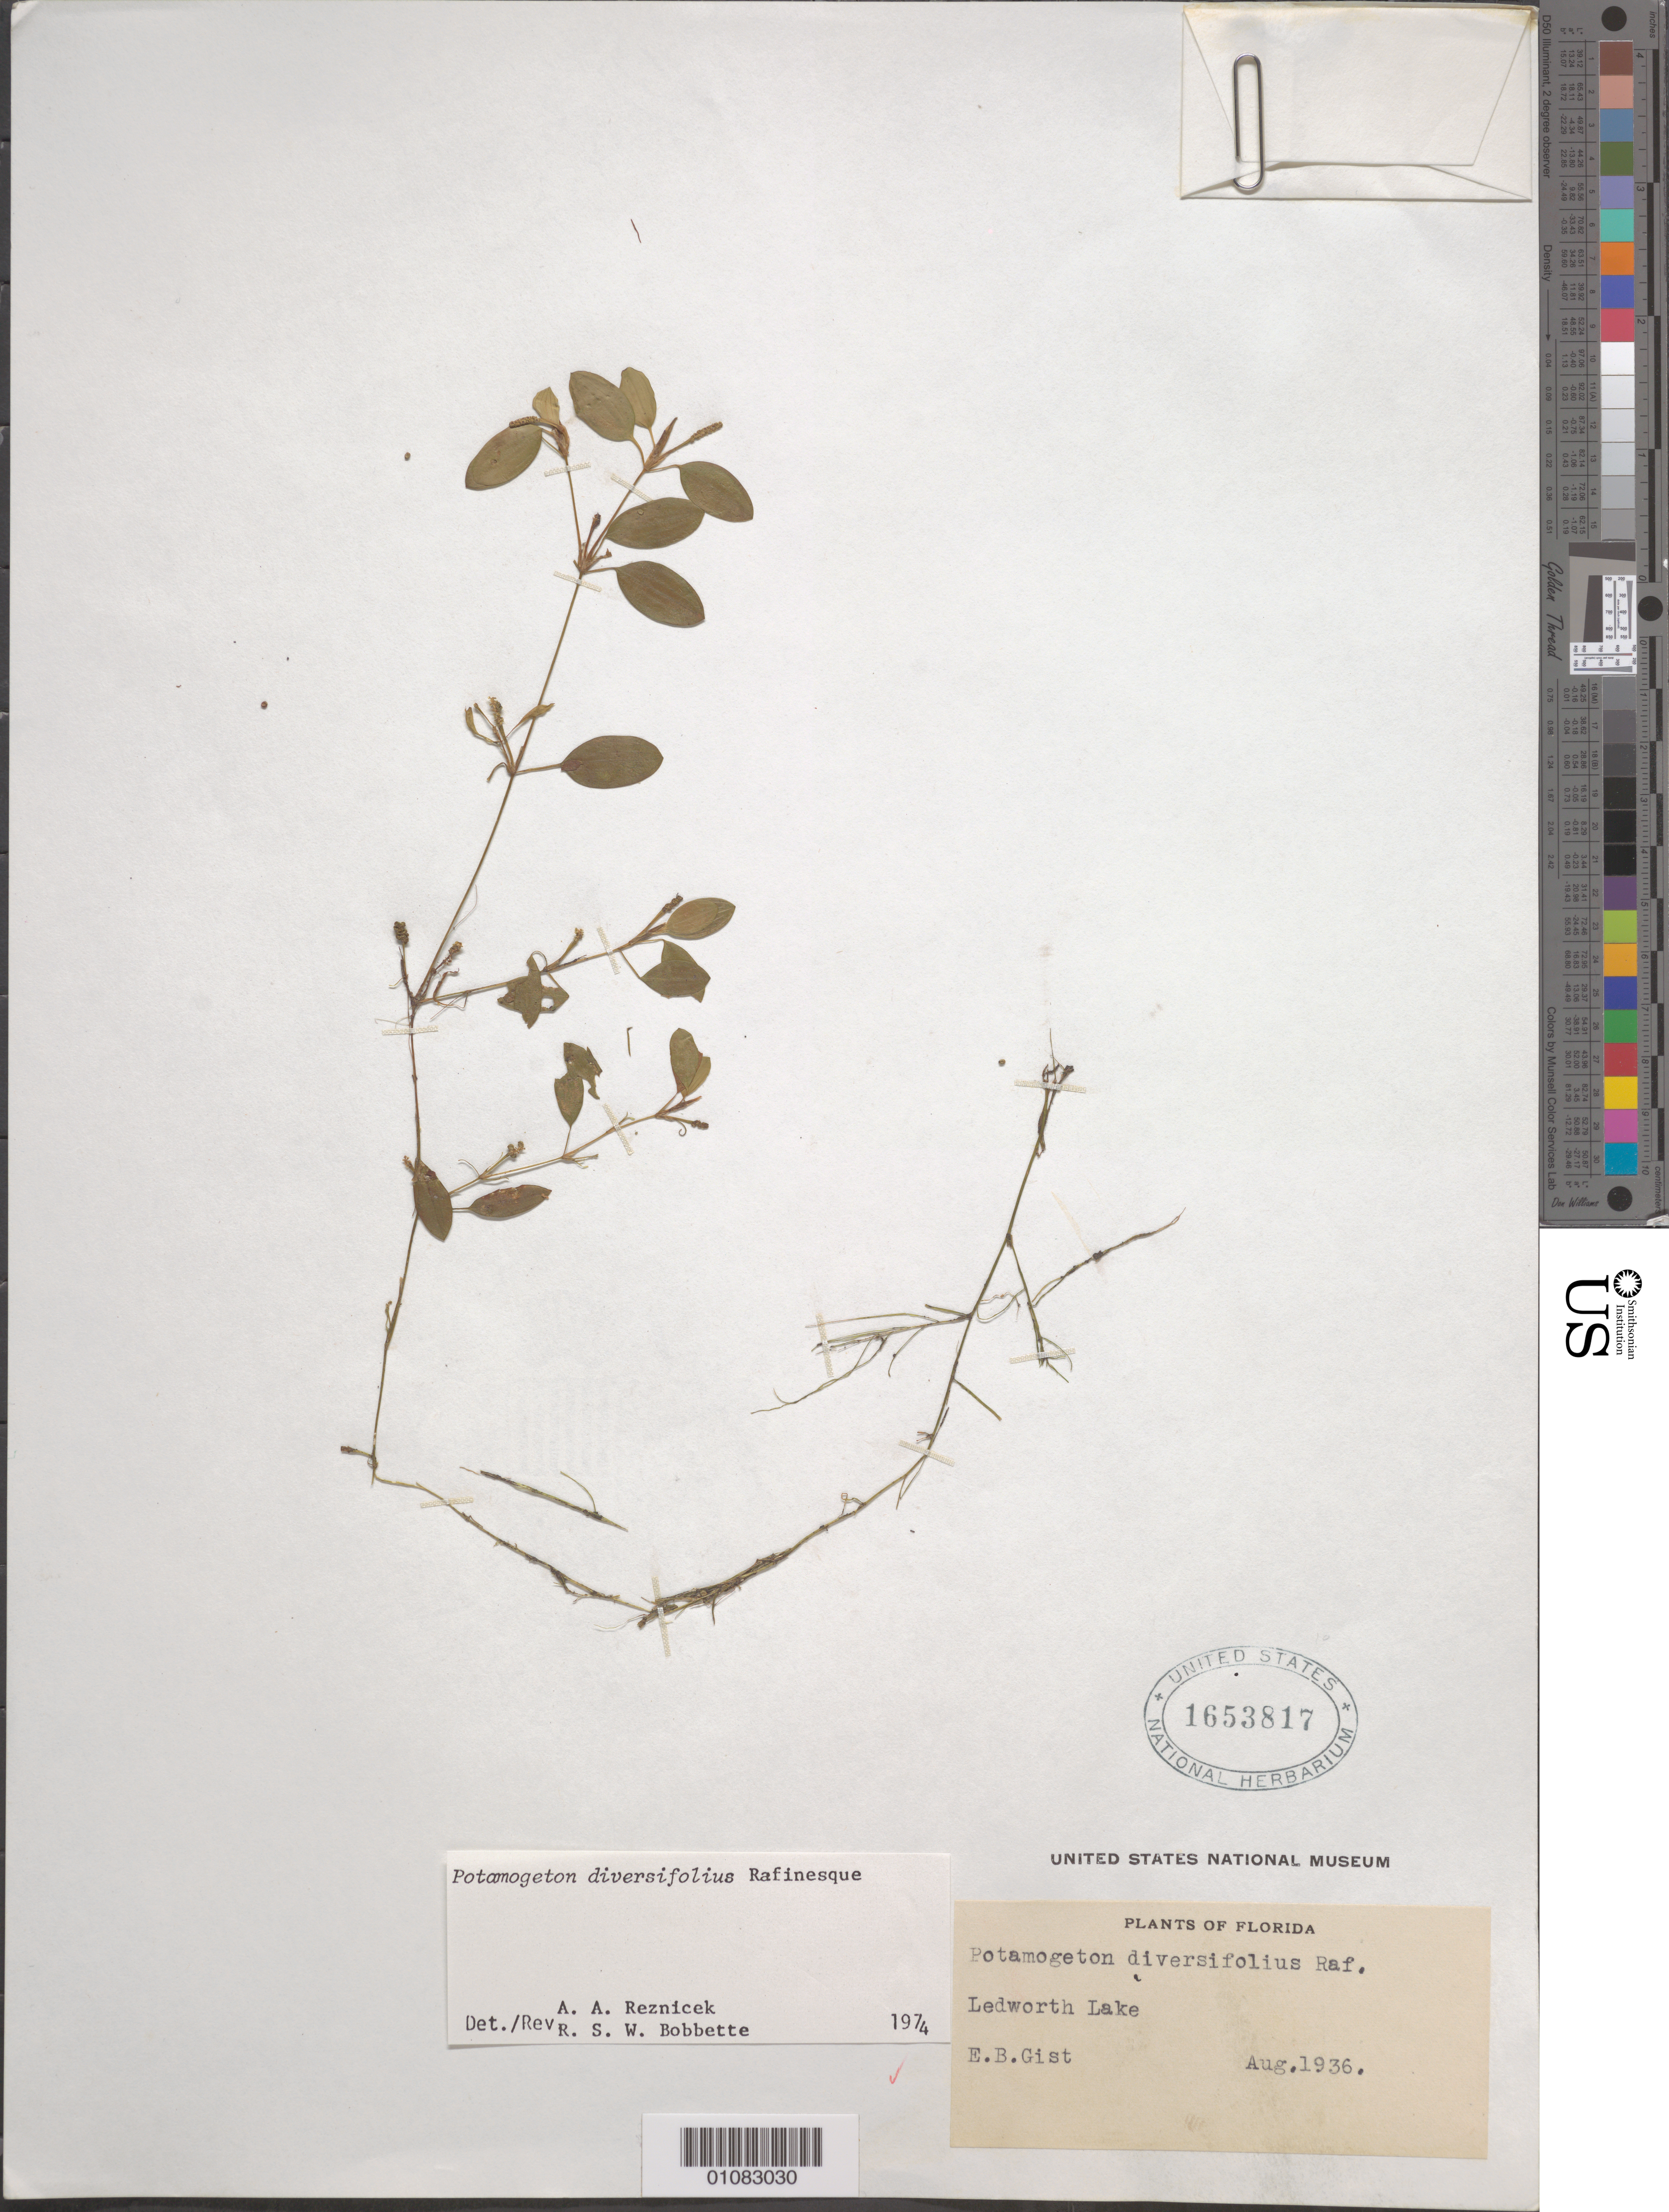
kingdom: Plantae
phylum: Tracheophyta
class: Liliopsida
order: Alismatales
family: Potamogetonaceae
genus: Potamogeton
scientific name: Potamogeton diversifolius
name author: Raf.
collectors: E. Gist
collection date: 1936-08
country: United States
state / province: Florida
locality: Ledworth Lake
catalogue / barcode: US 1653817